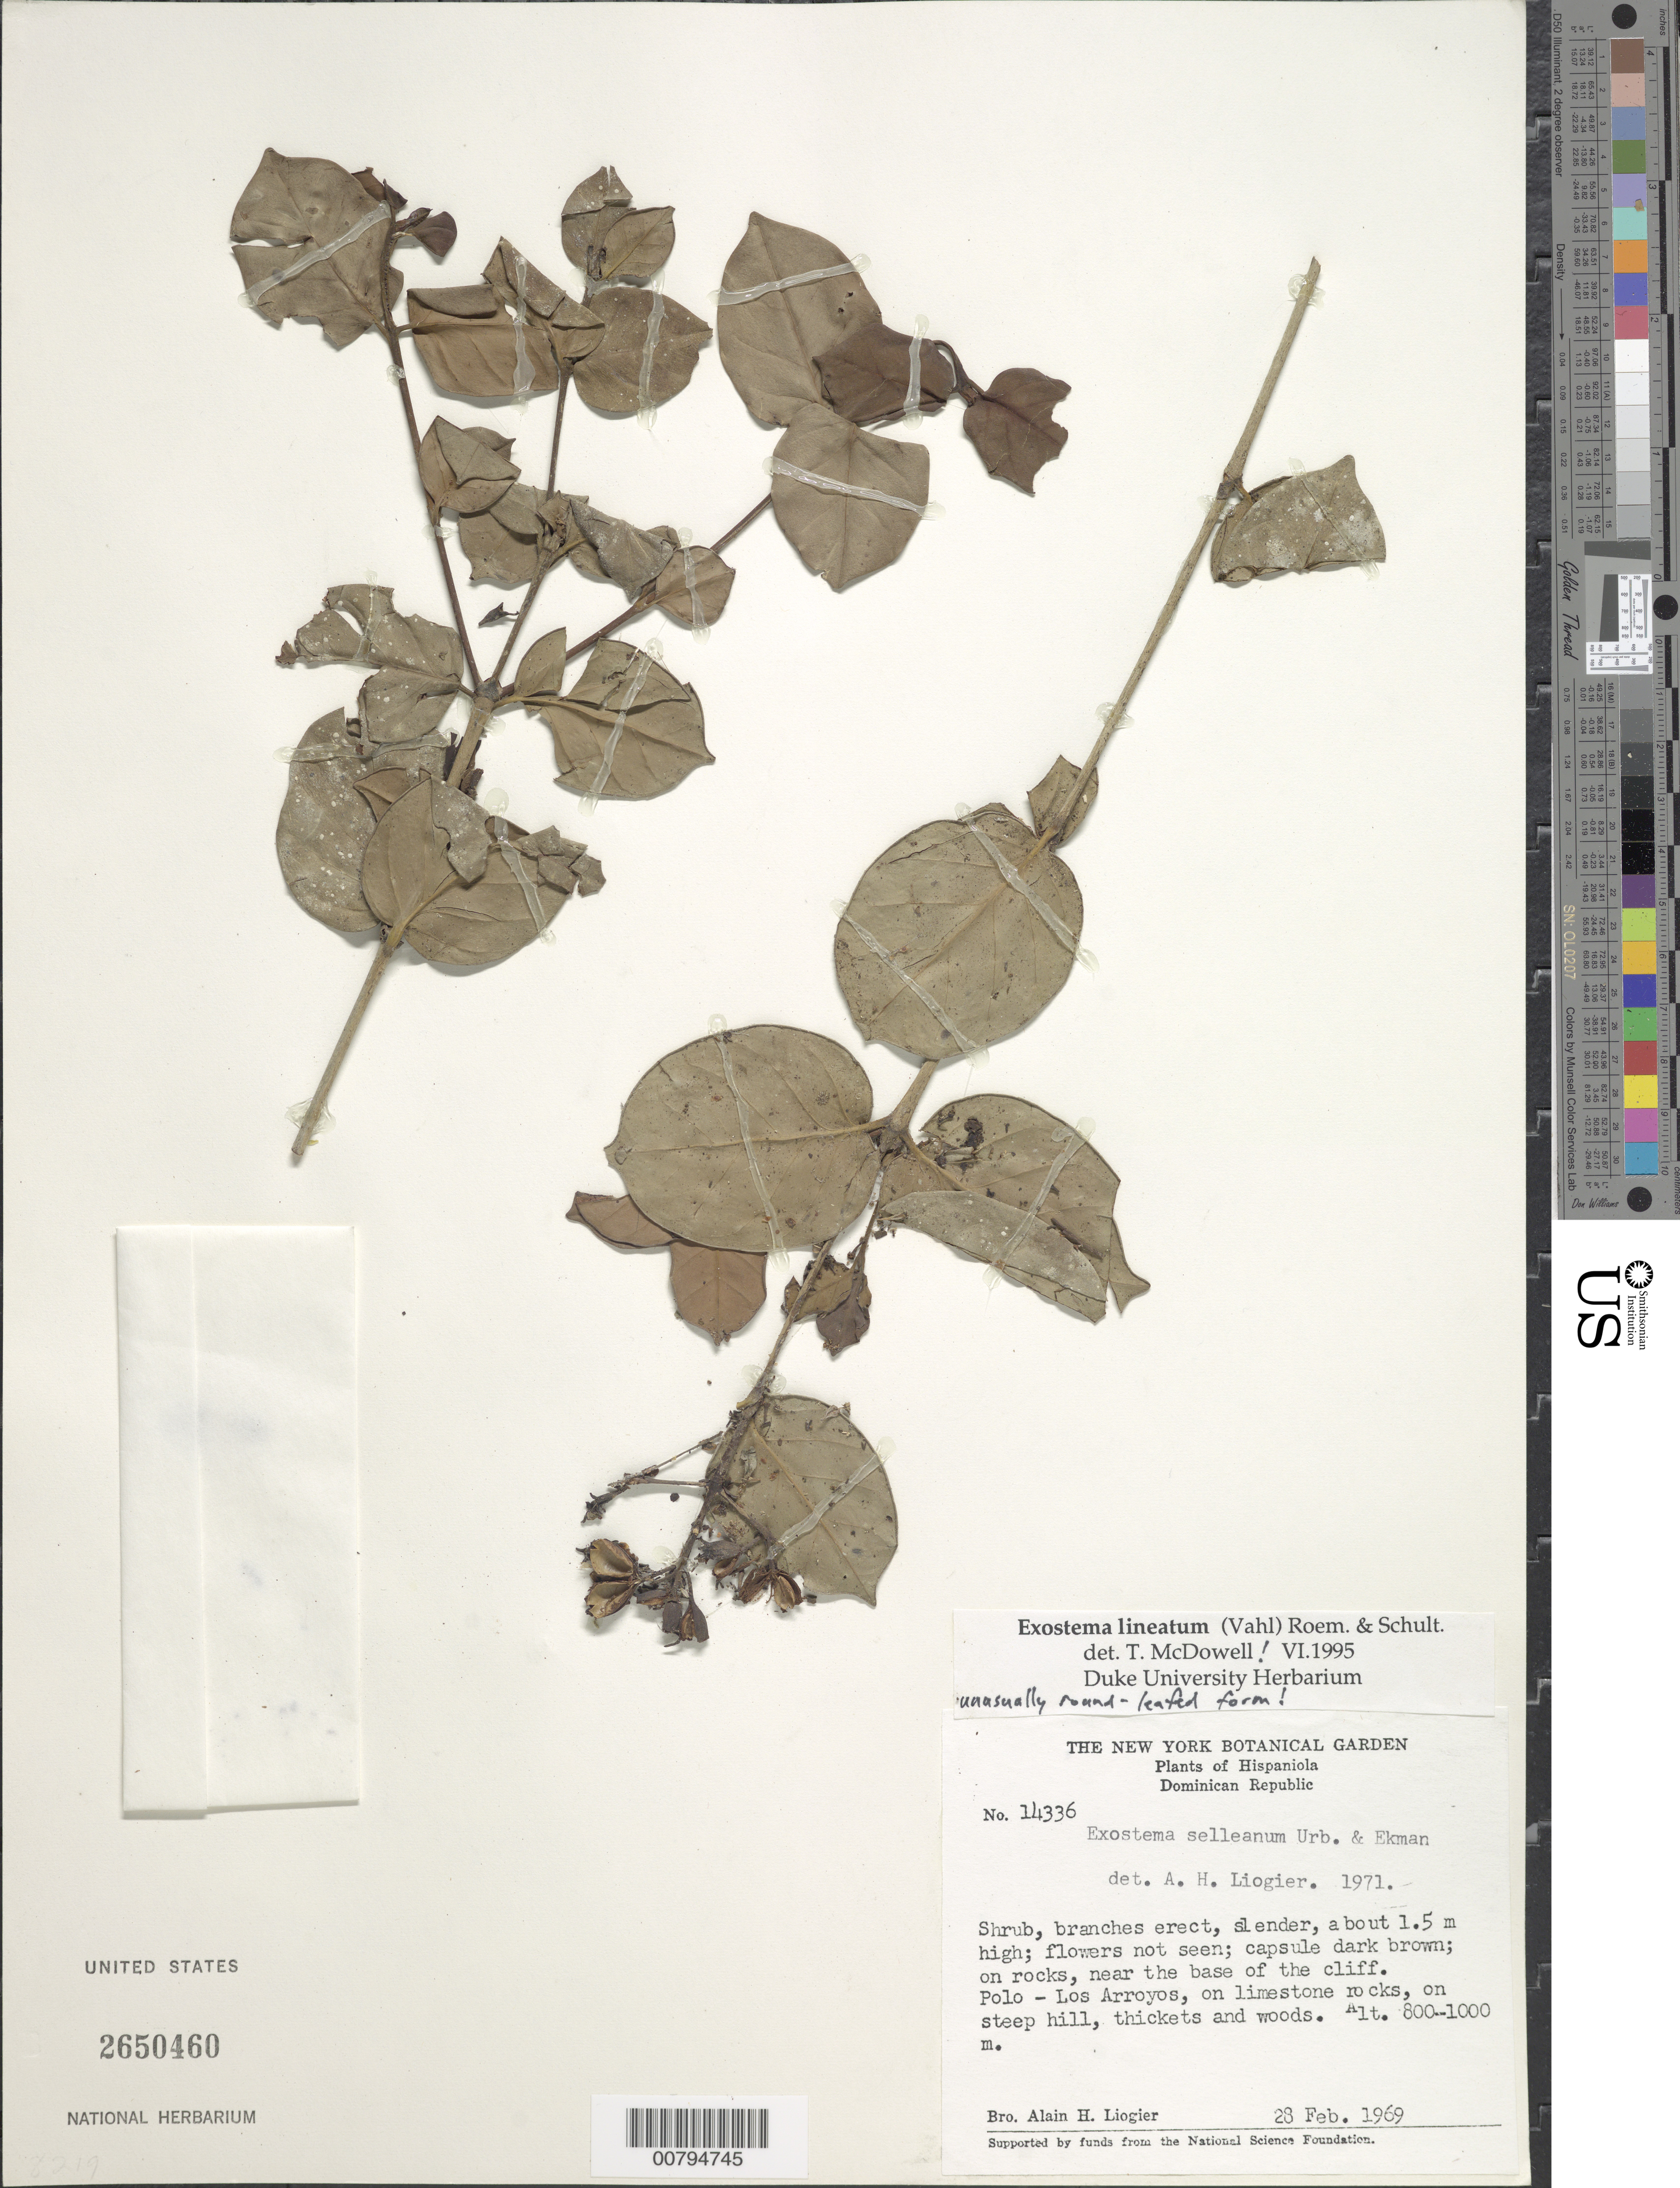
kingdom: Plantae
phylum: Tracheophyta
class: Magnoliopsida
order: Gentianales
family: Rubiaceae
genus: Exostema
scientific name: Exostema lineatum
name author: (Vahl) Roem. & Schult.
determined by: McDowell, T.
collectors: A. H. Liogier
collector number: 14336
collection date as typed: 28 Feb 1969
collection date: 1969-02-28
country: Dominican Republic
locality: Near base of cliff. Polo - Los Arroyos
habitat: On limestone rocks on steep hill, thickets and woods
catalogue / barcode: US 2650460